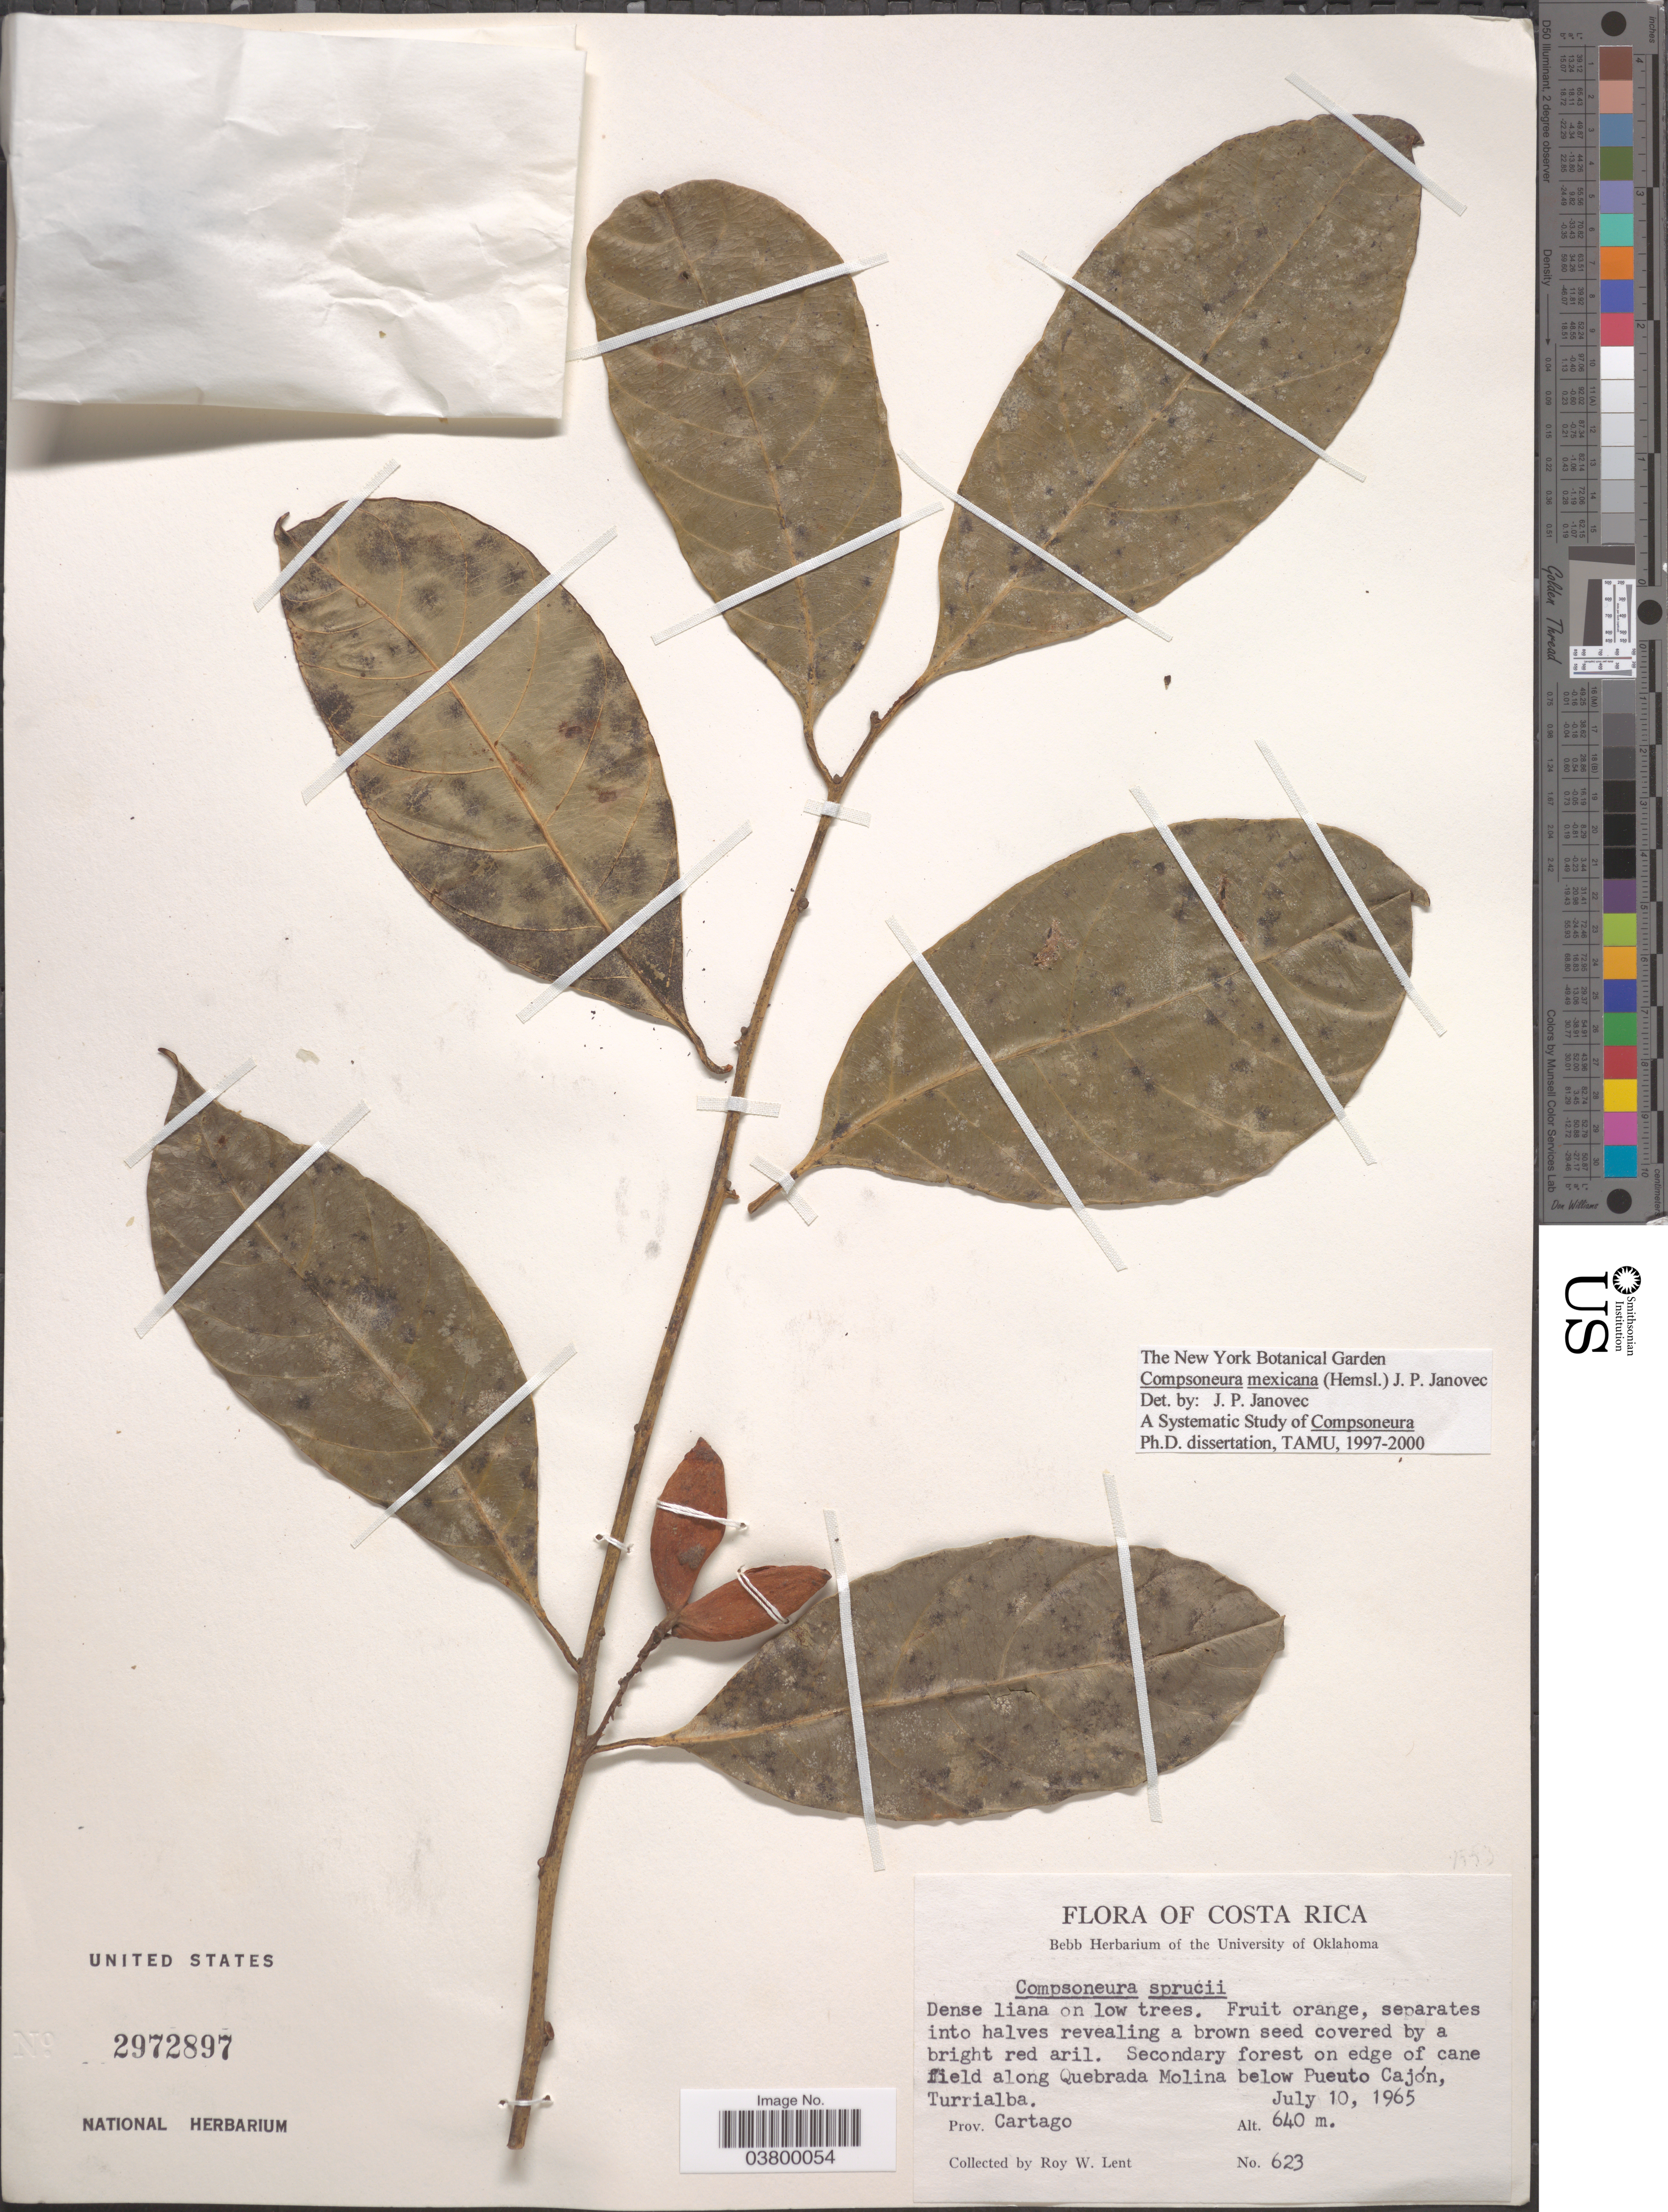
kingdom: Plantae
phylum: Tracheophyta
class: Magnoliopsida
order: Magnoliales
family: Myristicaceae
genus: Compsoneura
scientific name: Compsoneura sprucei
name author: (A. DC.) Warb.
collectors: R. W. Lent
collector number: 623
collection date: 1965-07-10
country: Costa Rica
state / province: Cartago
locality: On edge of cane field along Quebrada Molina below Pueuto Cajón, Turrialba.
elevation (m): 640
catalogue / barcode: US 2972897